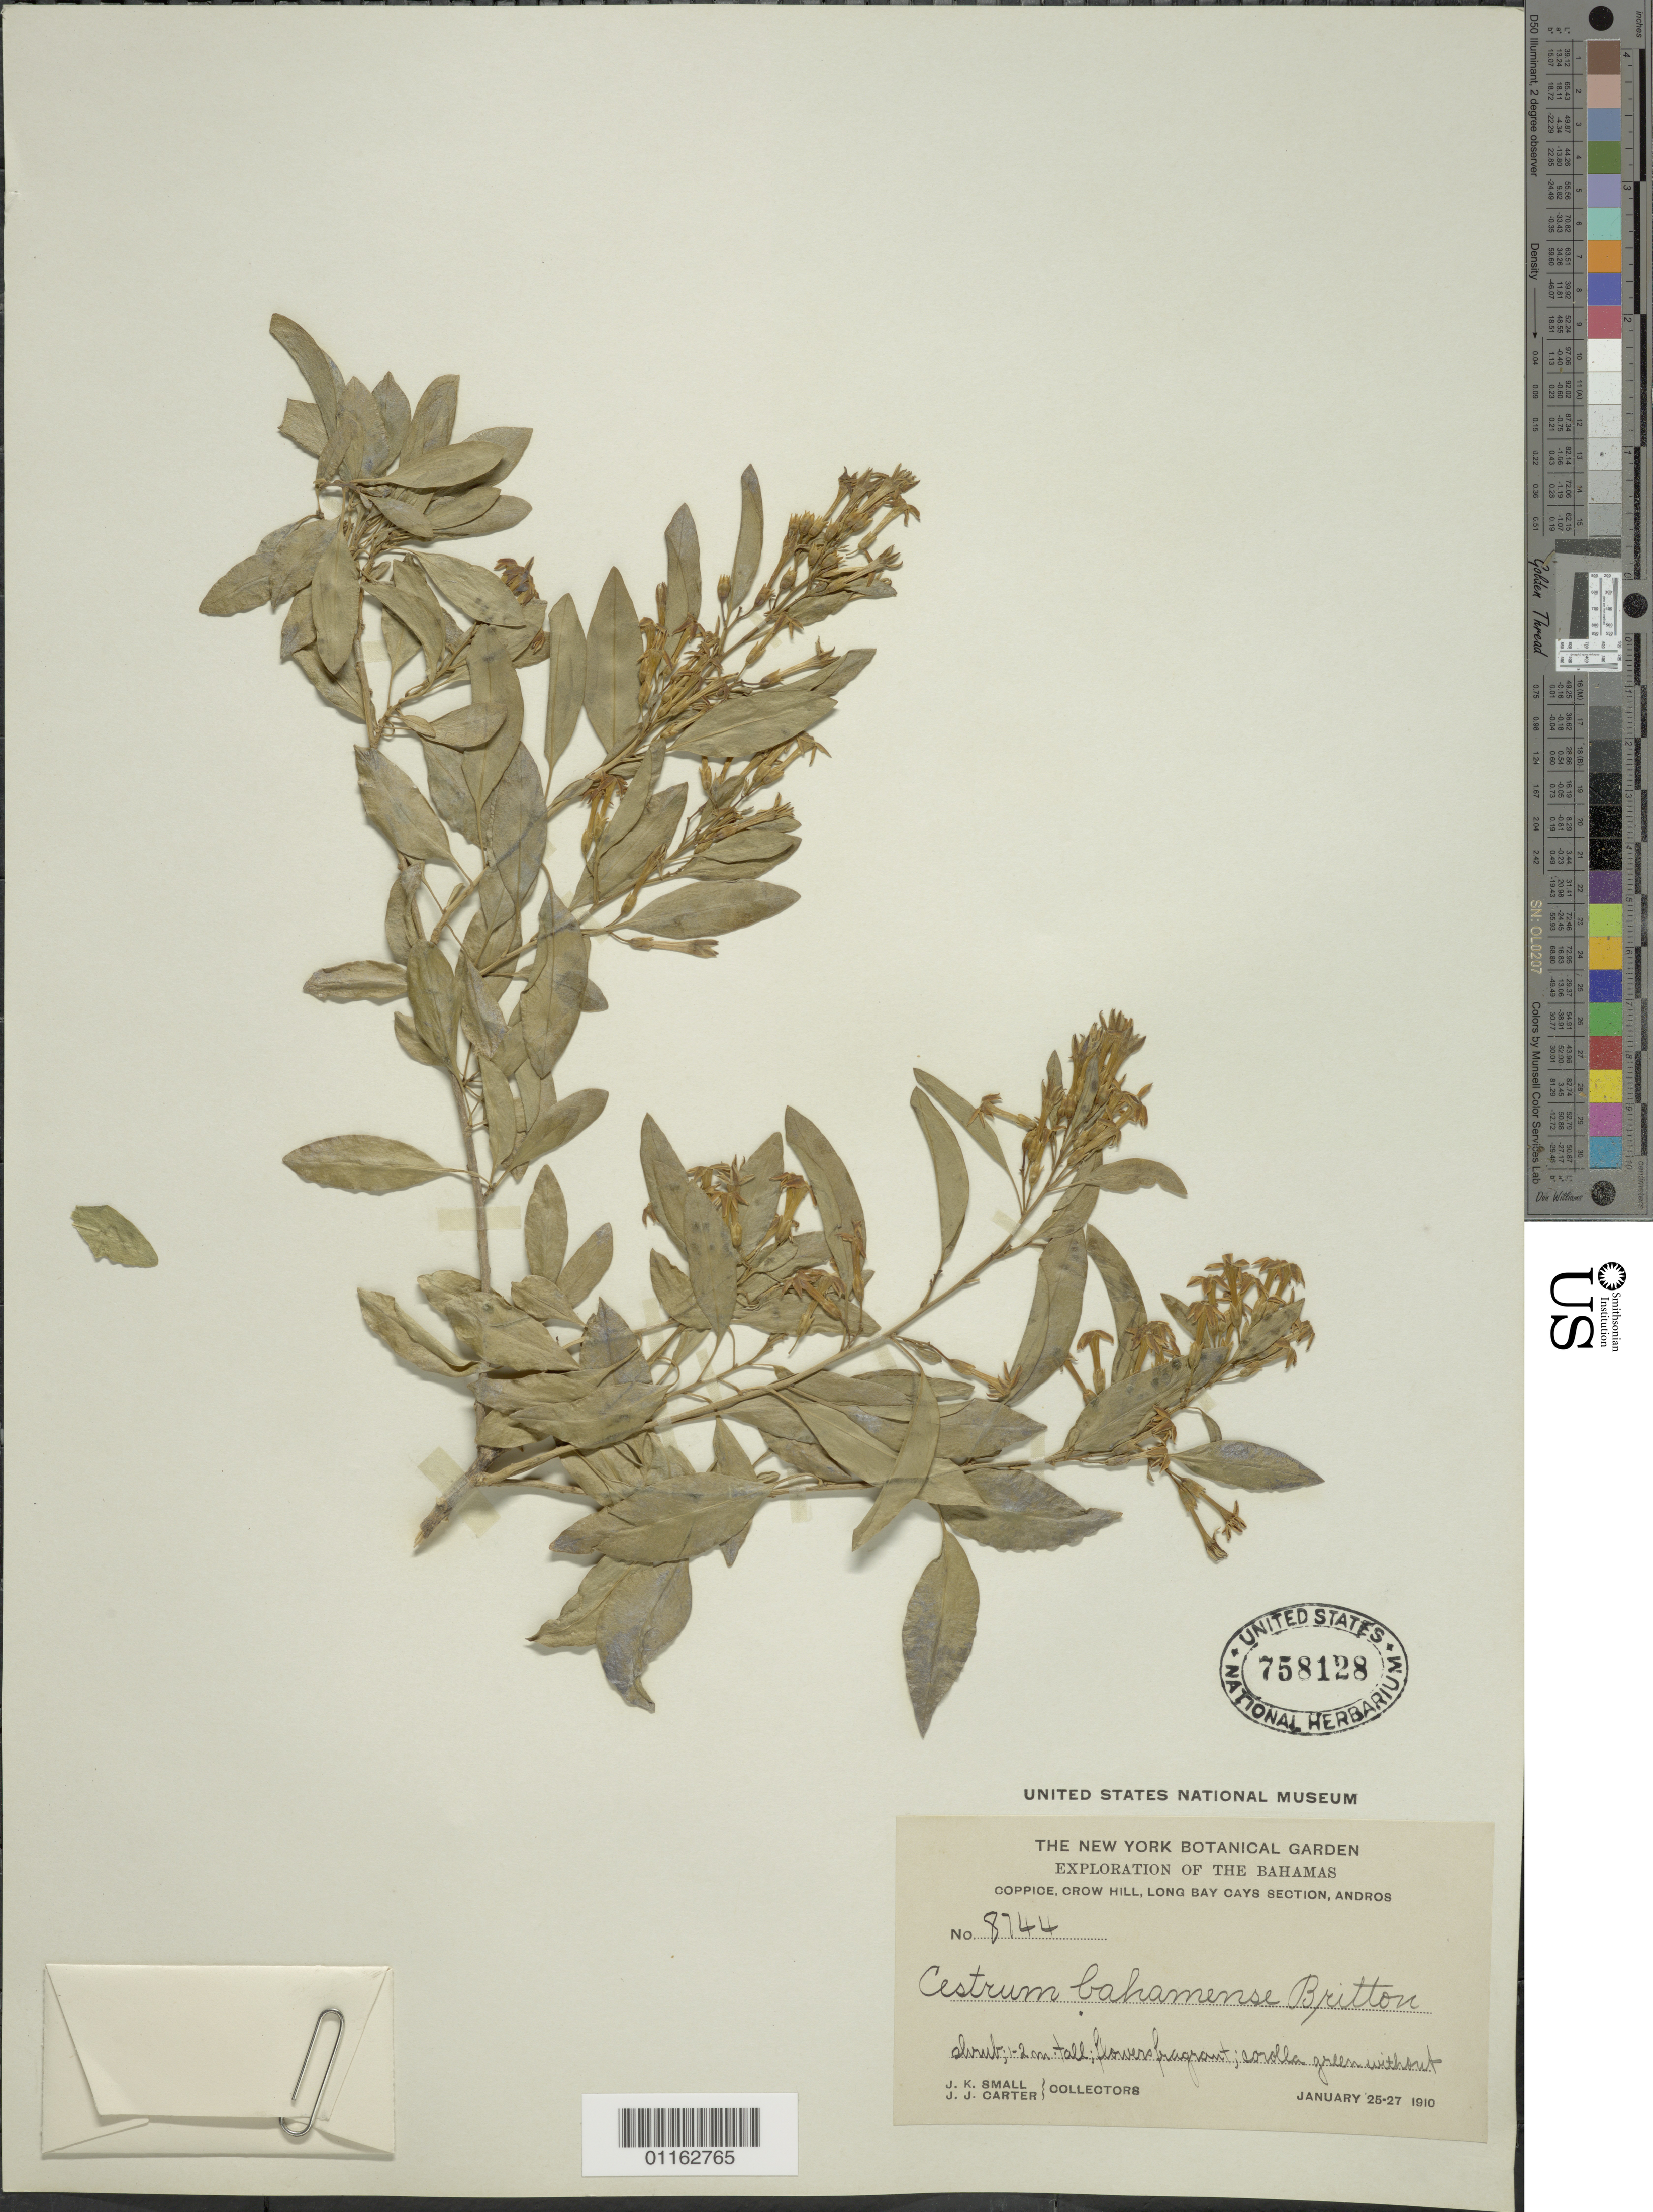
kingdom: Plantae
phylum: Tracheophyta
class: Magnoliopsida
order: Solanales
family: Solanaceae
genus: Cestrum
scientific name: Cestrum bahamense var. bahamense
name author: Britton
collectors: J. K. Small & J. J. Carter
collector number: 8744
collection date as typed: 25 Jan 1910 to 27 Jan 1910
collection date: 1910-01-25/1910-01-27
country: Bahamas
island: Andros I.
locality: Coppice crow hill, long bay Cays section, Andros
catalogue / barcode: US 758128